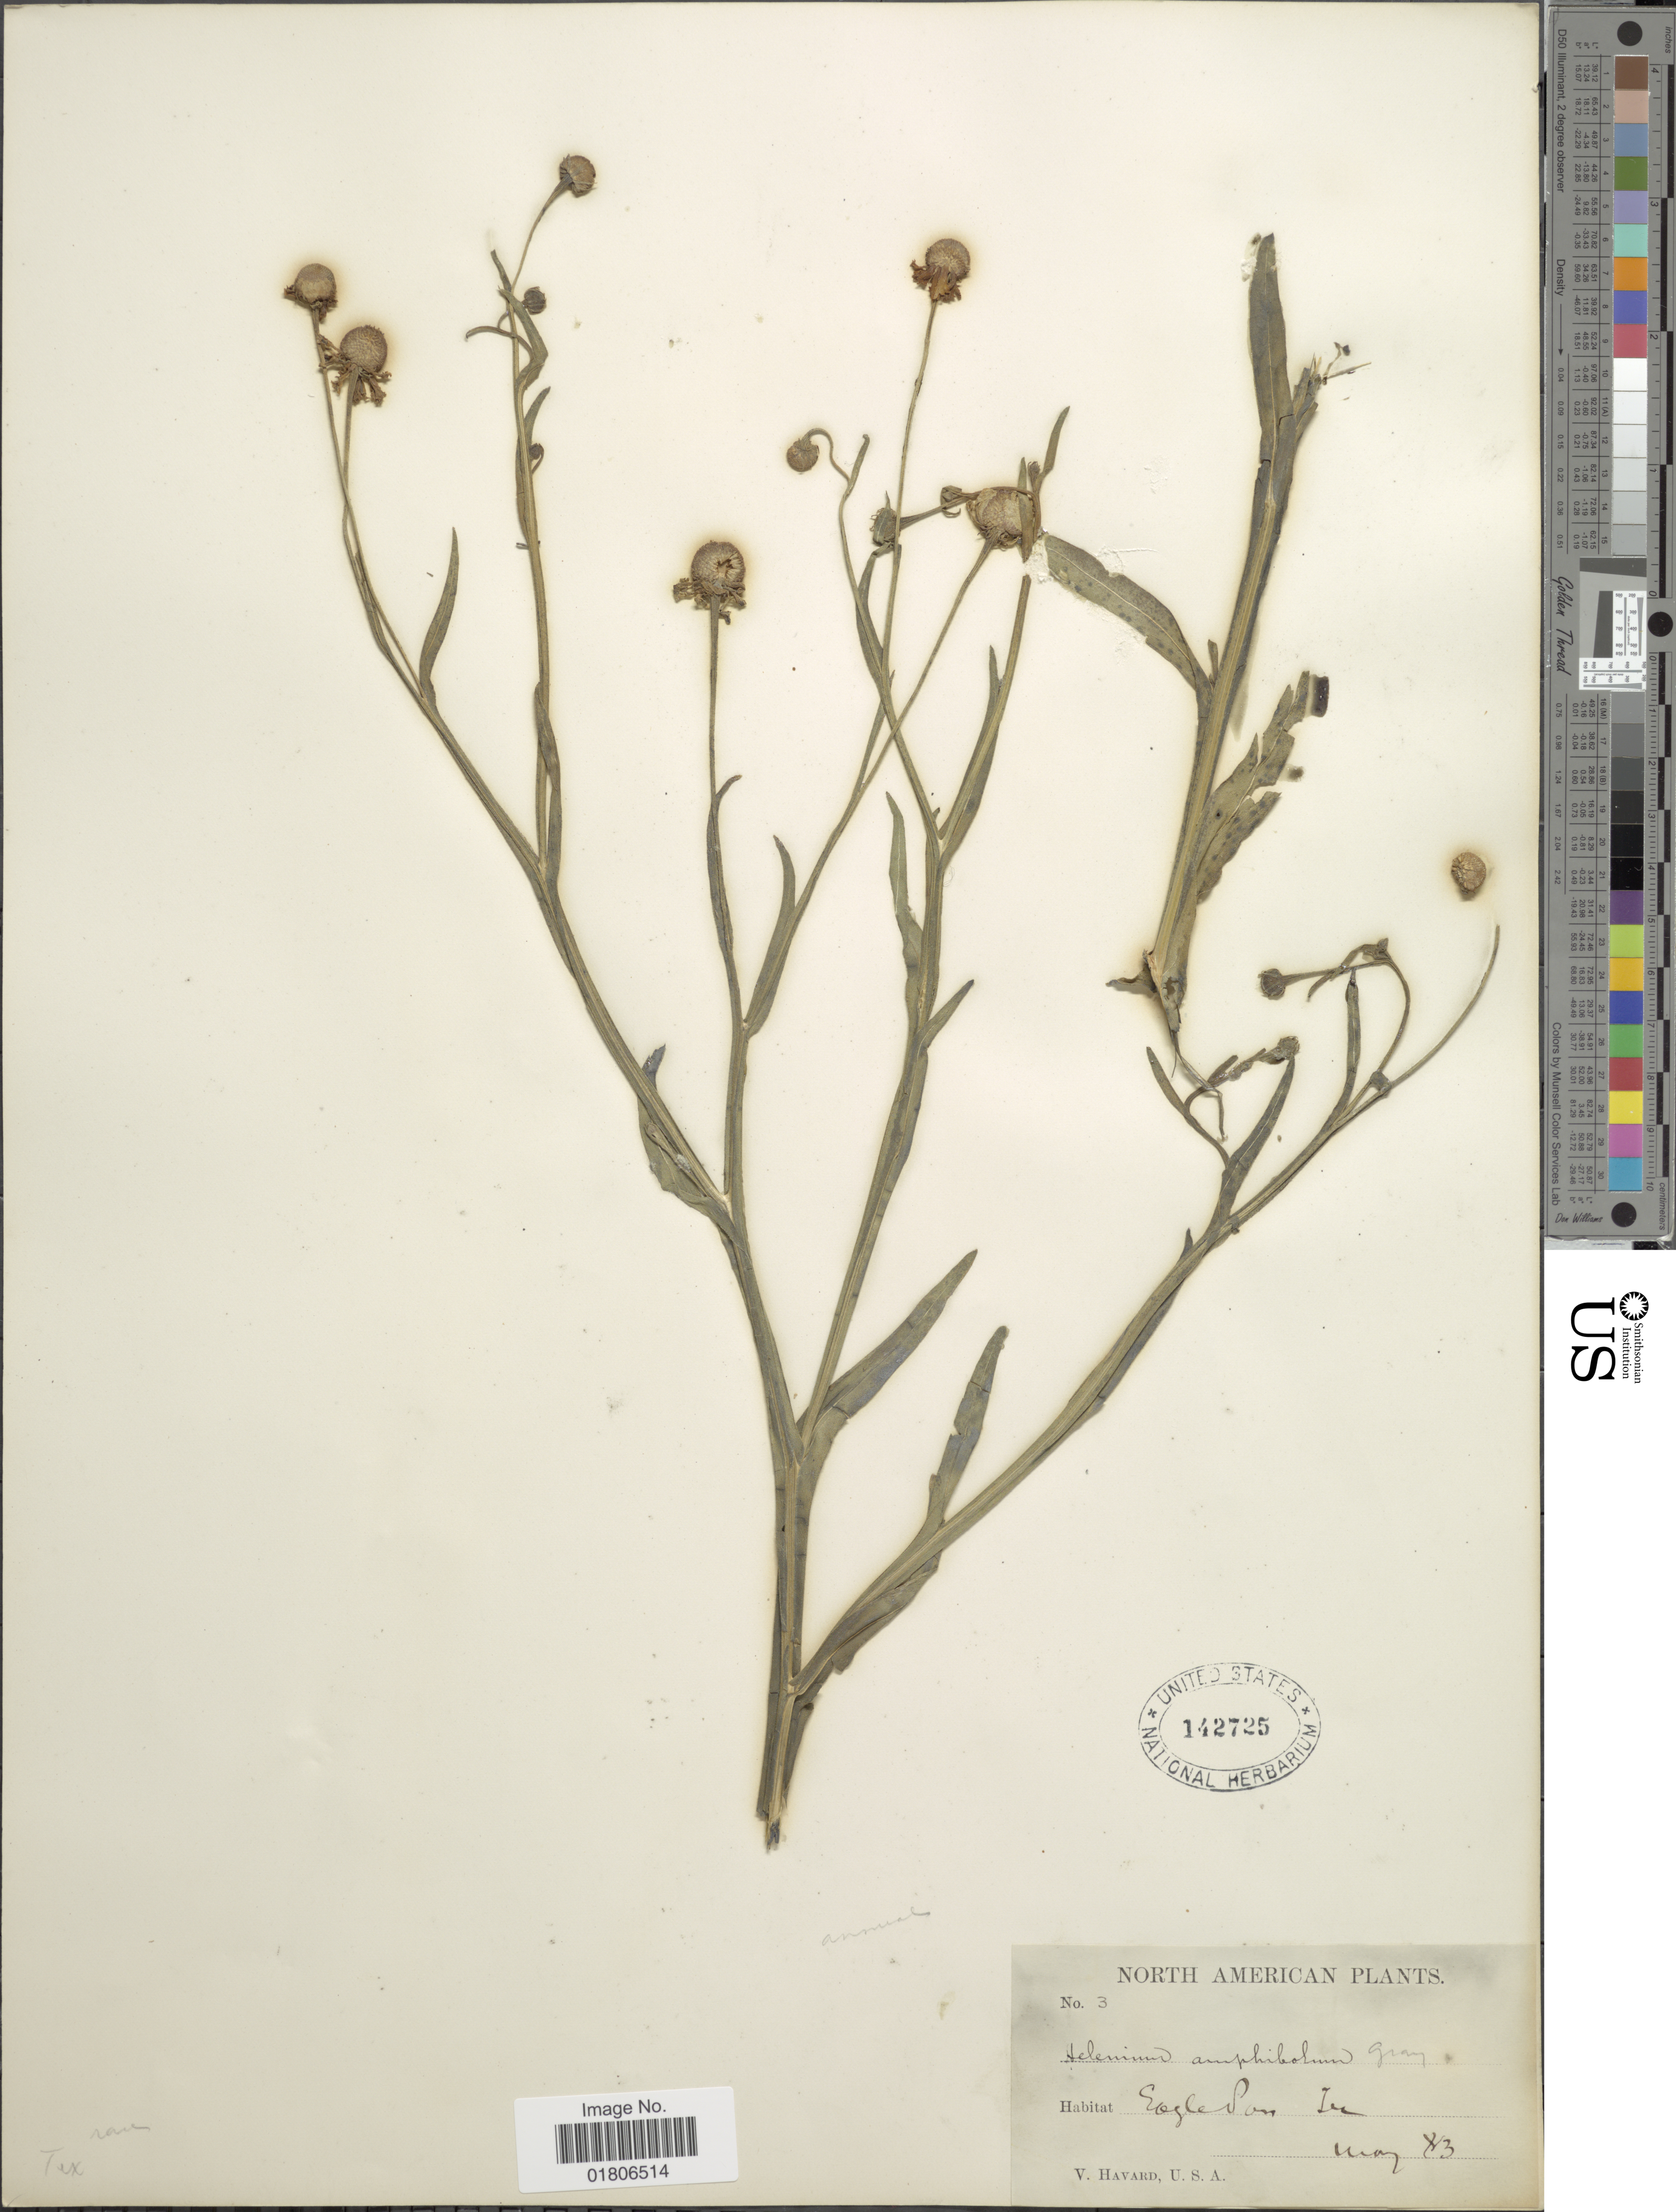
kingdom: Plantae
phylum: Tracheophyta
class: Magnoliopsida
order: Asterales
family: Asteraceae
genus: Helenium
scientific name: Helenium quadridentatum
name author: Labill.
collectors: V. Havard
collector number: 3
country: United States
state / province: Texas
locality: Eagle Pass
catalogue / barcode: US 142725